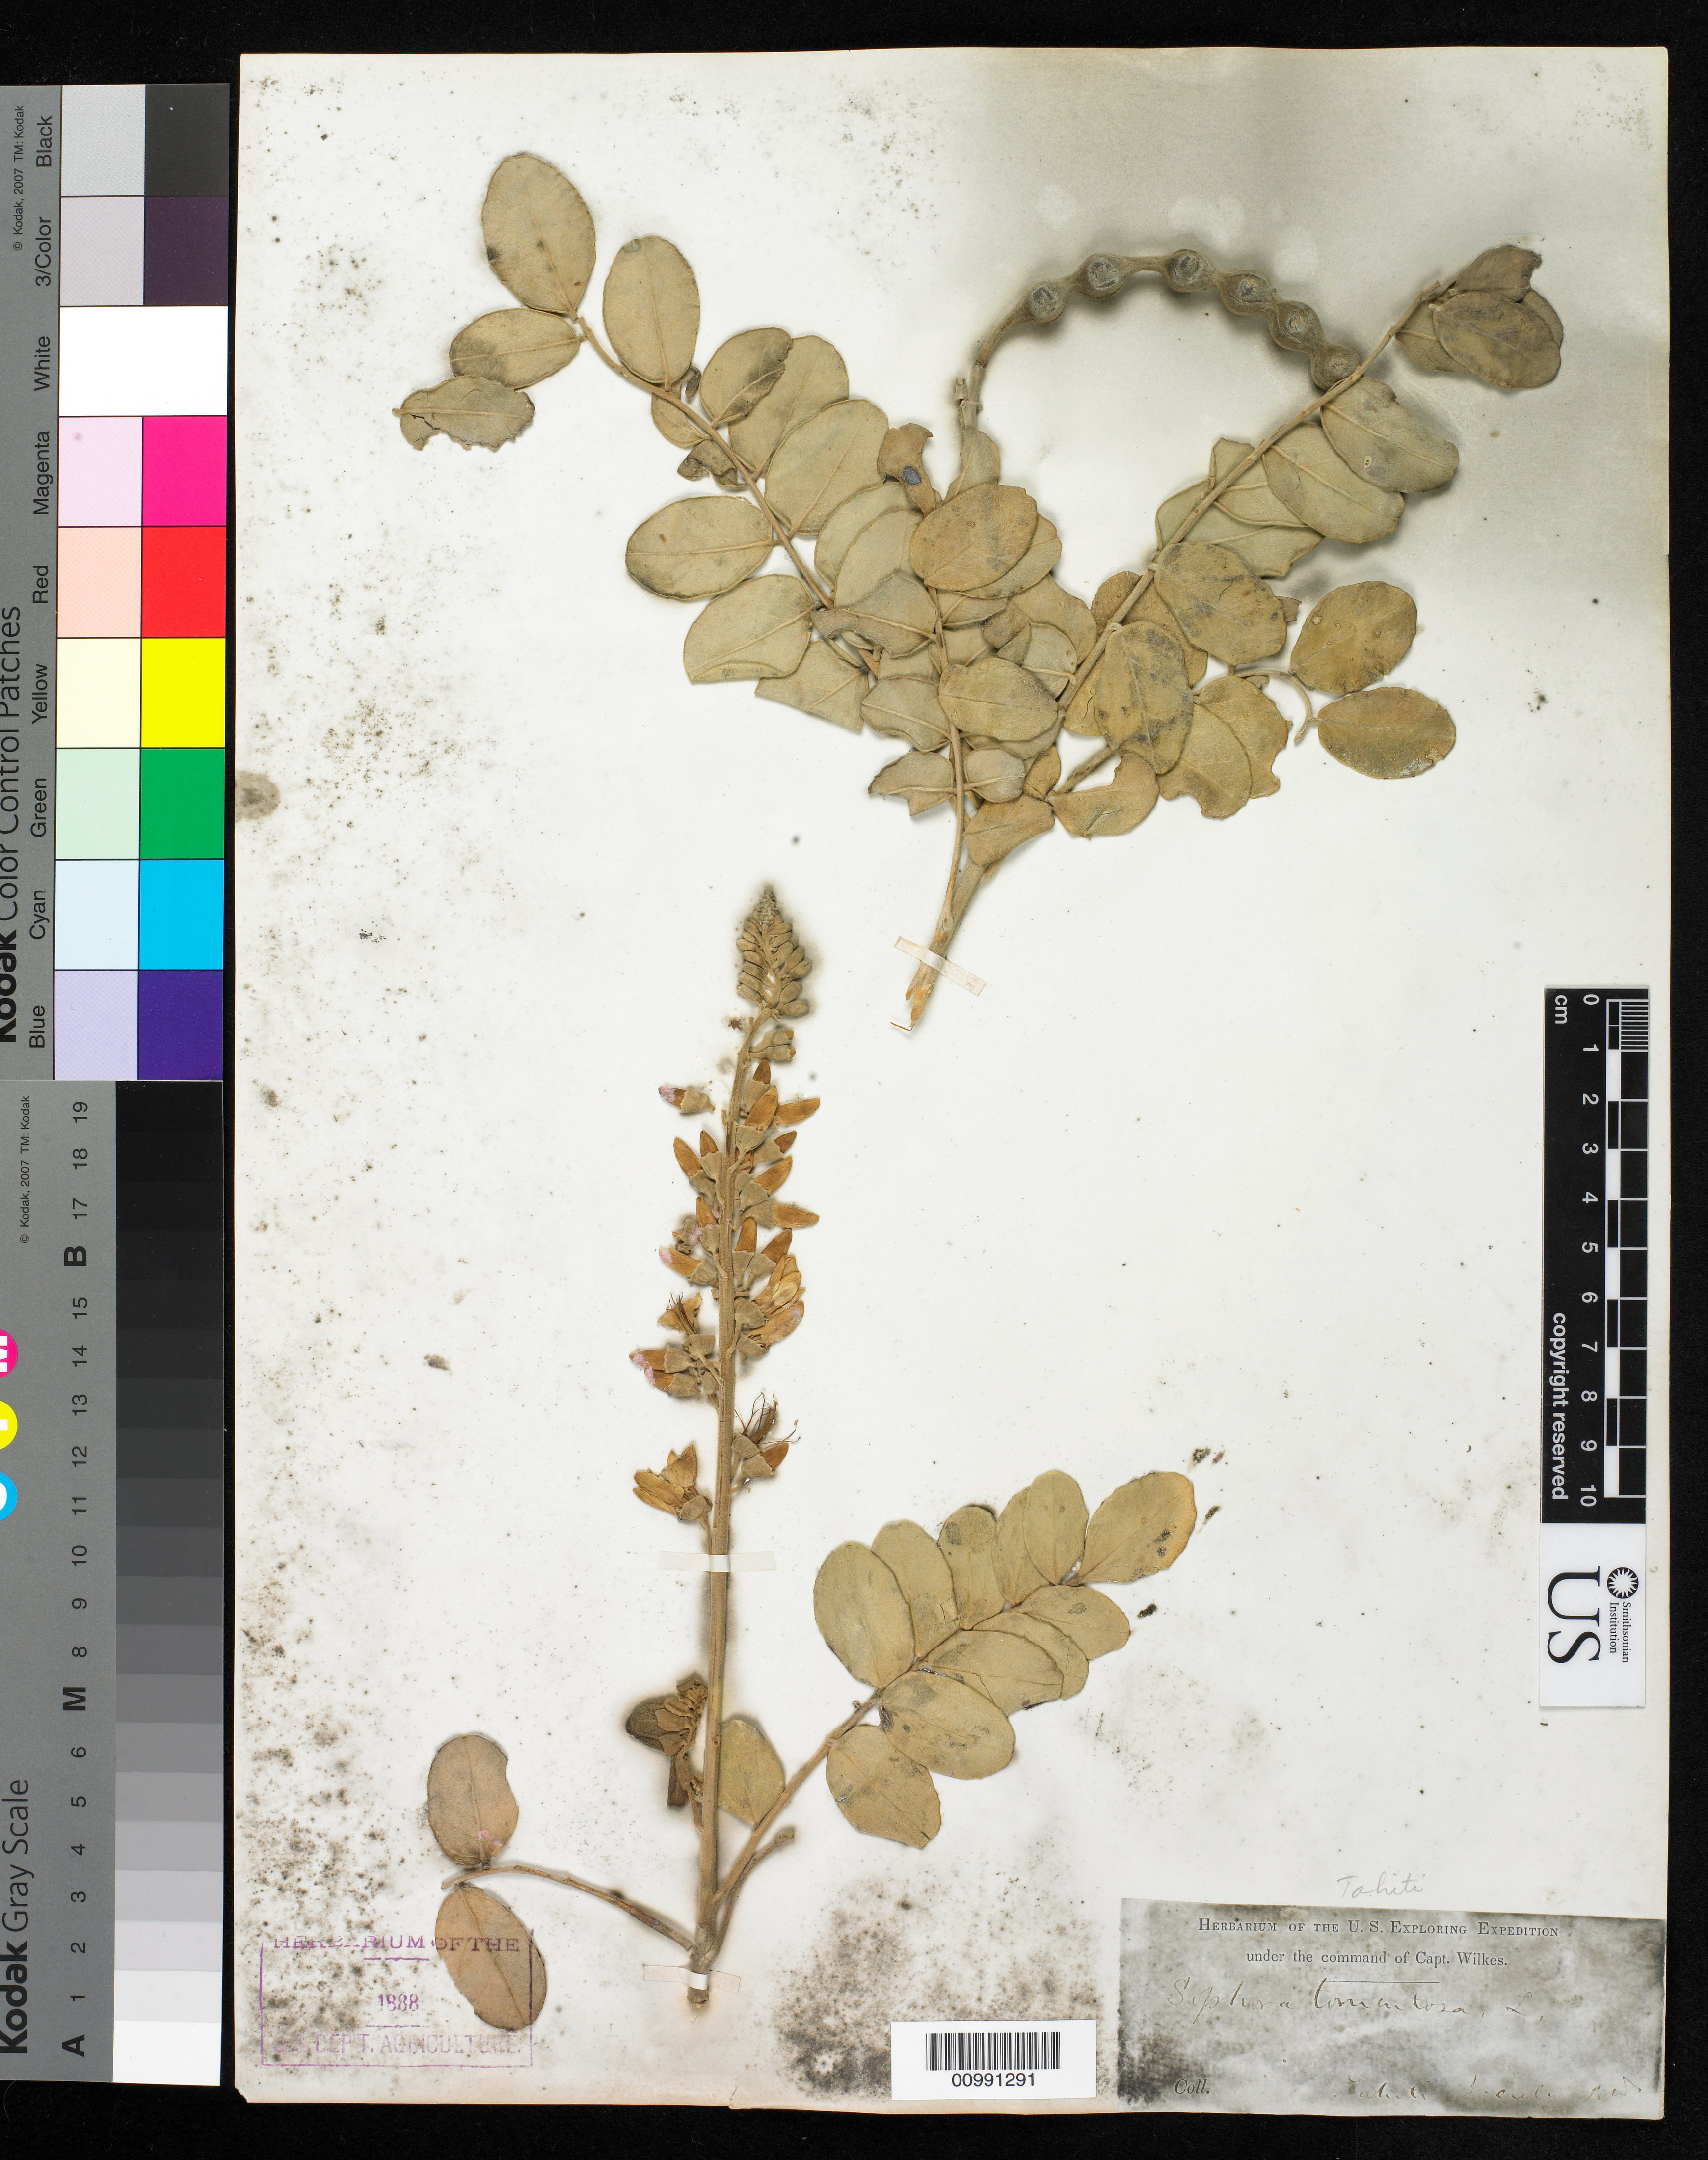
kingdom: Plantae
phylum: Tracheophyta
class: Magnoliopsida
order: Fabales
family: Fabaceae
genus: Sophora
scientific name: Sophora tomentosa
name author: L.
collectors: Wilkes Explor. Exped.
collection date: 1838/1842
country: French Polynesia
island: Tahiti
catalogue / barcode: US 98518